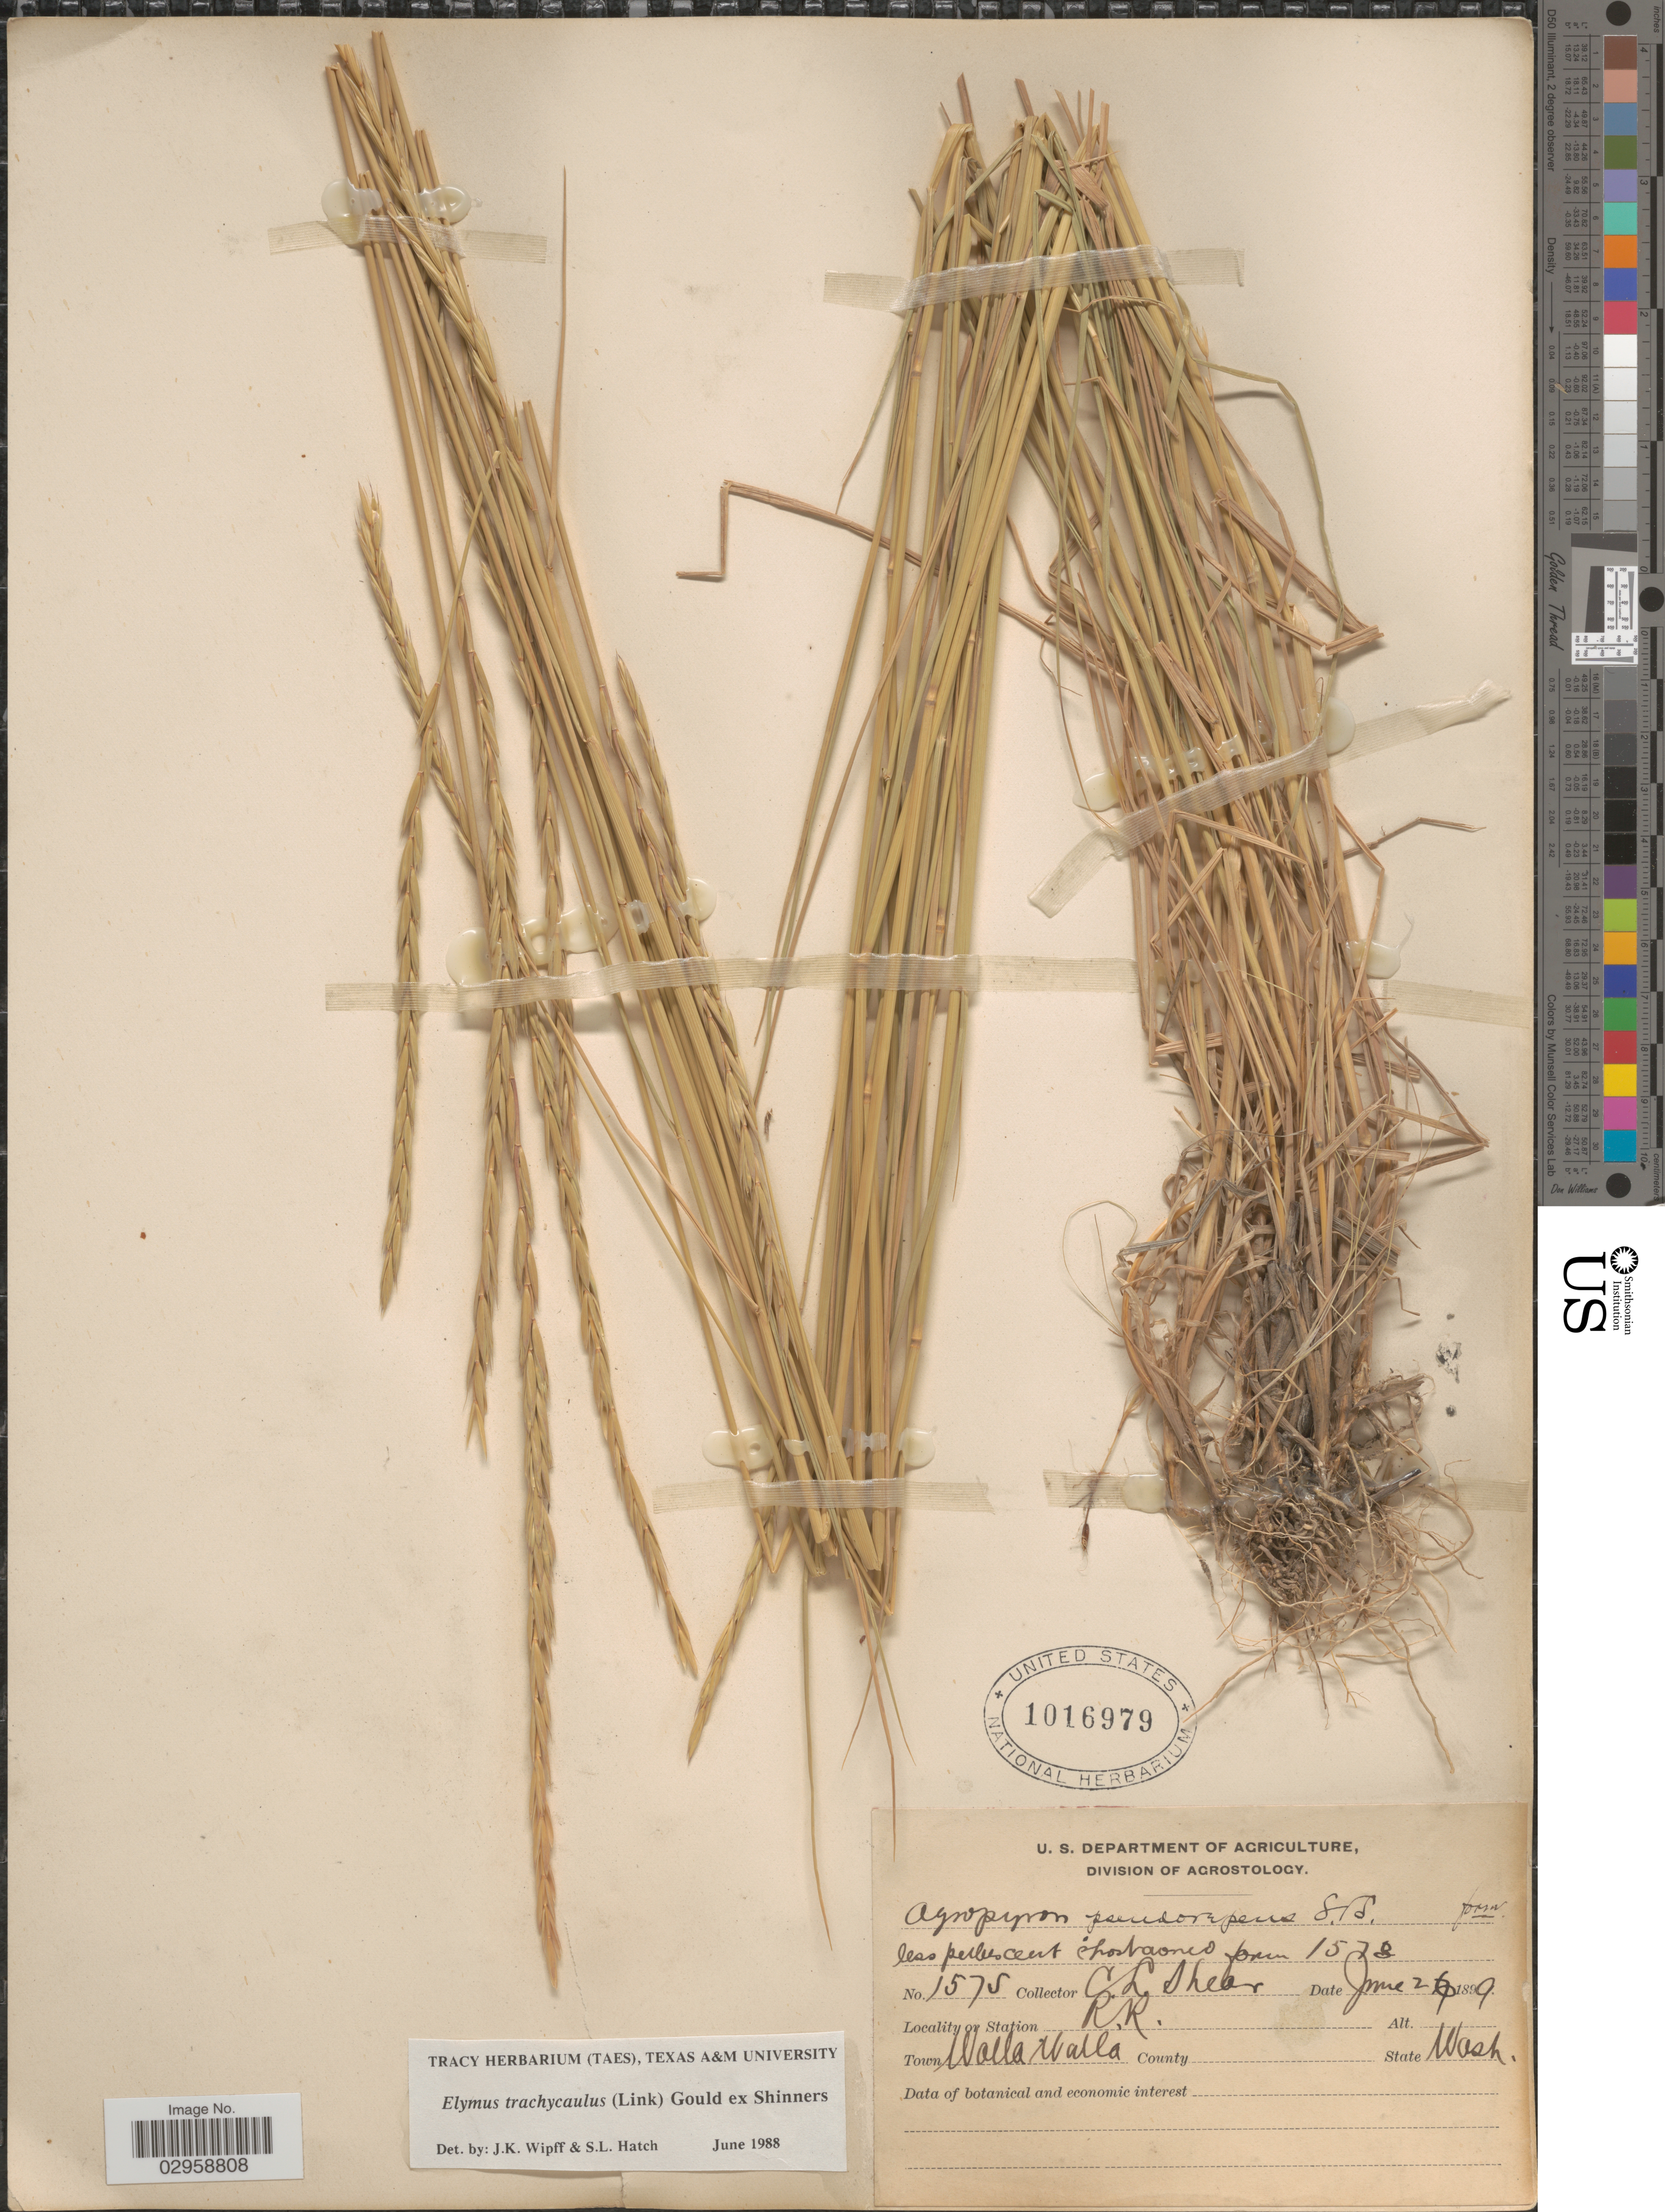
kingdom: Plantae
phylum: Tracheophyta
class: Liliopsida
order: Poales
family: Poaceae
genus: Elymus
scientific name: Elymus trachycaulus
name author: (Link) Gould ex Shinners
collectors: C. L. Shear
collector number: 1575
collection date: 1899-06-27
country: United States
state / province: Washington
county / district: Walla Walla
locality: R.R. Town Walla Walla.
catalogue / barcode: US 1016979